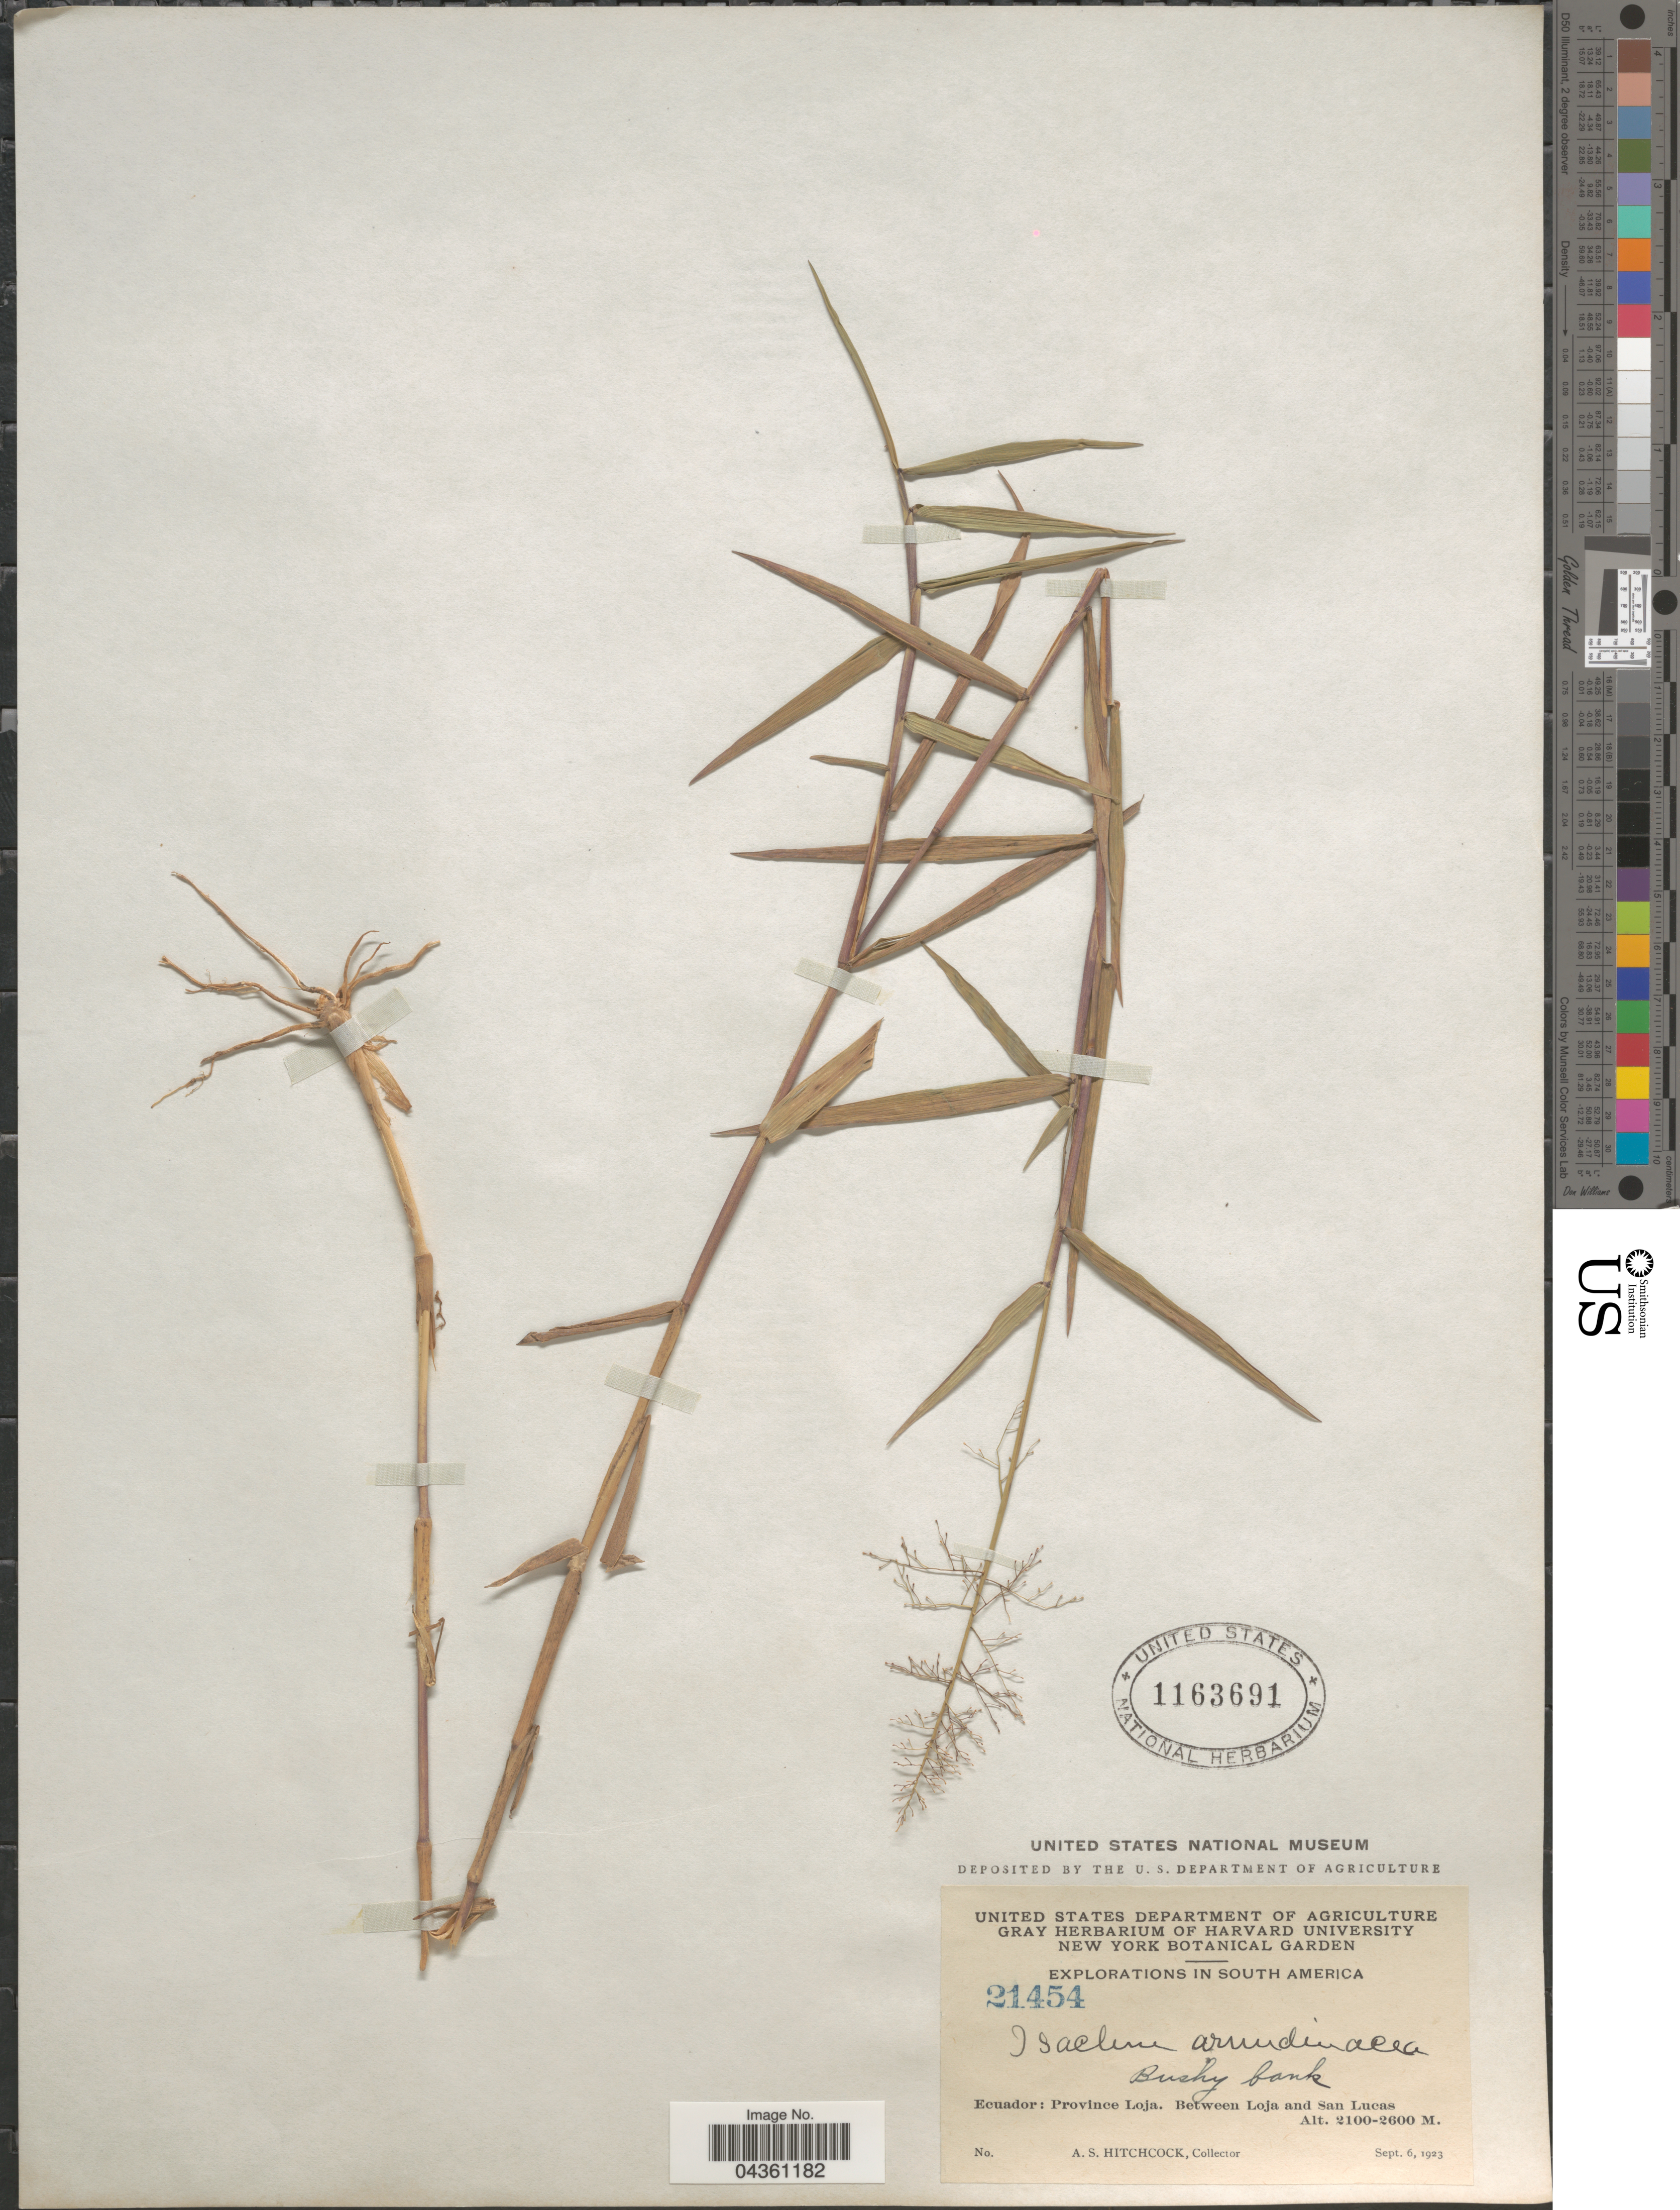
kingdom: Plantae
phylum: Tracheophyta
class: Liliopsida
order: Poales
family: Poaceae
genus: Isachne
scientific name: Isachne arundinacea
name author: (Sw.) Griseb.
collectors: A. S. Hitchcock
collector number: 21454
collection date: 1923-09-06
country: Ecuador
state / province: Loja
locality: Explorations in South America. Between Loja and San Lucas.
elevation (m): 2100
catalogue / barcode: US 1163691